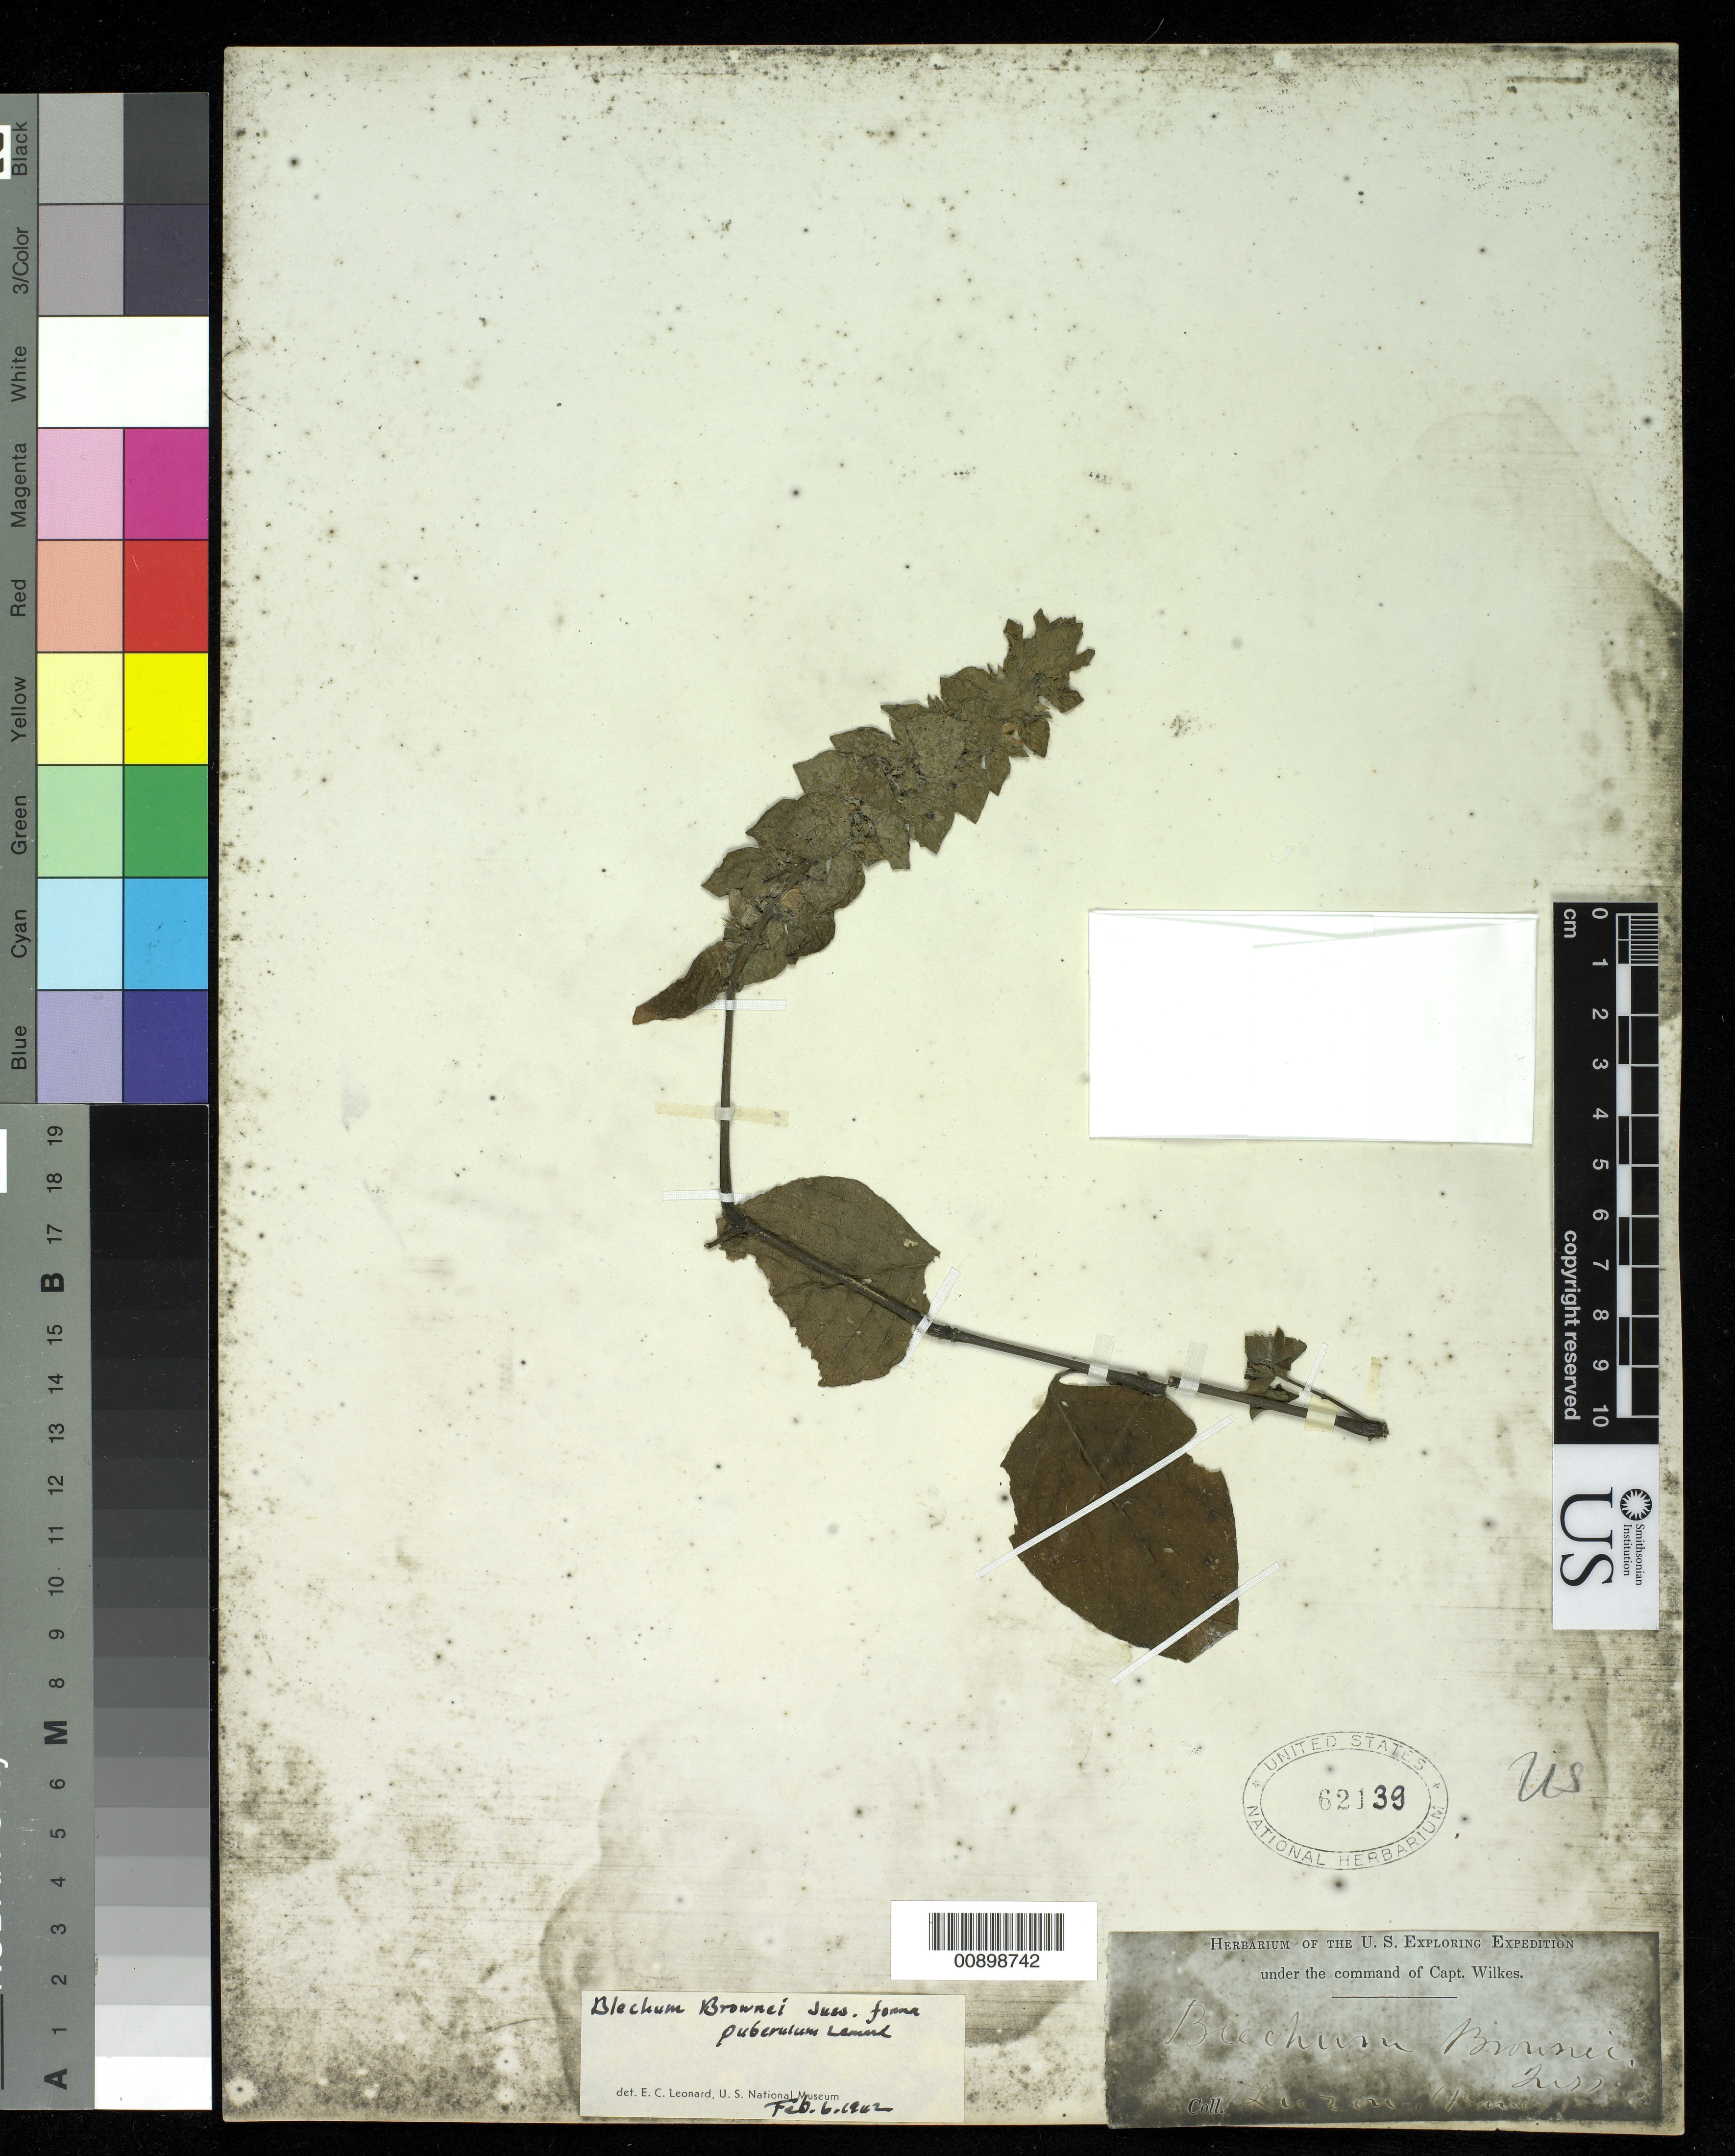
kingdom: Plantae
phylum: Tracheophyta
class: Magnoliopsida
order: Lamiales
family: Acanthaceae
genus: Blechum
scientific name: Blechum brownei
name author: Juss.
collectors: Wilkes Explor. Exped.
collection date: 1838/1842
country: Philippines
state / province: Calabarzon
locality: Banos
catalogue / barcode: US 62139